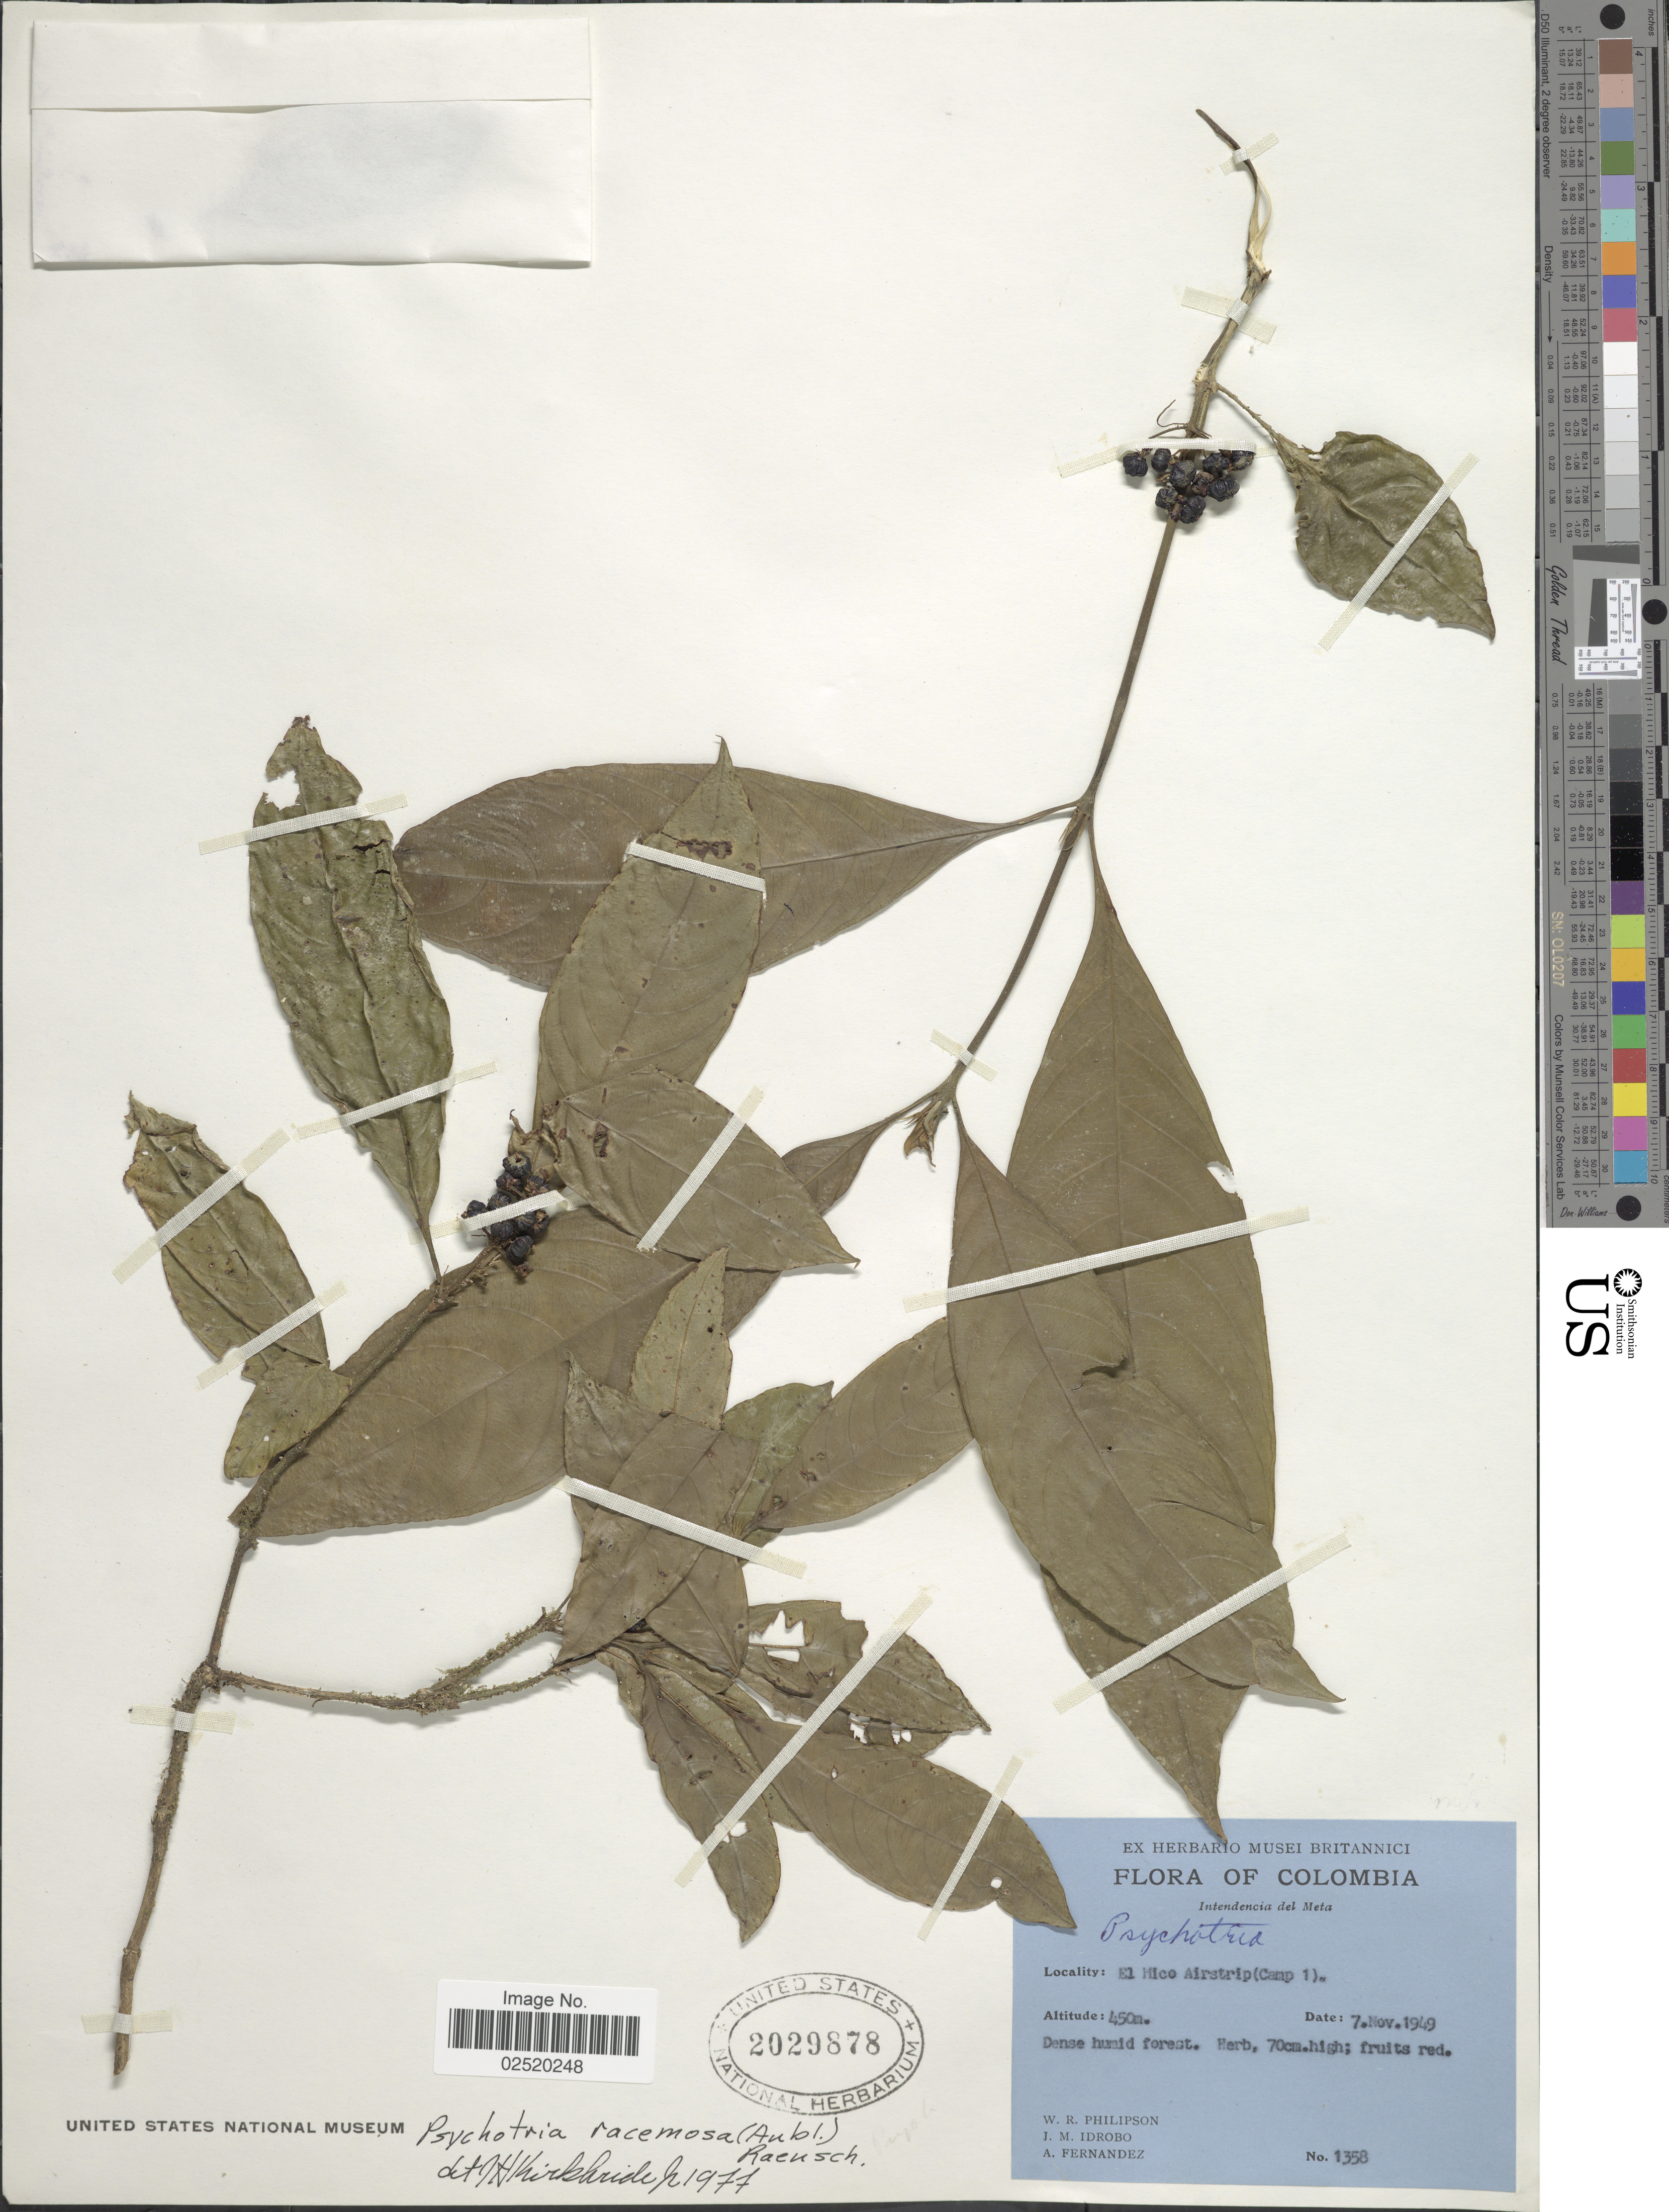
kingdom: Plantae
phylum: Tracheophyta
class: Magnoliopsida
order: Gentianales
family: Rubiaceae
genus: Psychotria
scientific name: Psychotria racemosa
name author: Rich.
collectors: W. R. Philipson, -- Idrobo & A. Fernandez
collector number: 1358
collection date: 1949-11-07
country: Colombia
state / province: Meta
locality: Intendencia del Meta, El Mico Airstrip (Camp 1)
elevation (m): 450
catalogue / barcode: US 2029878